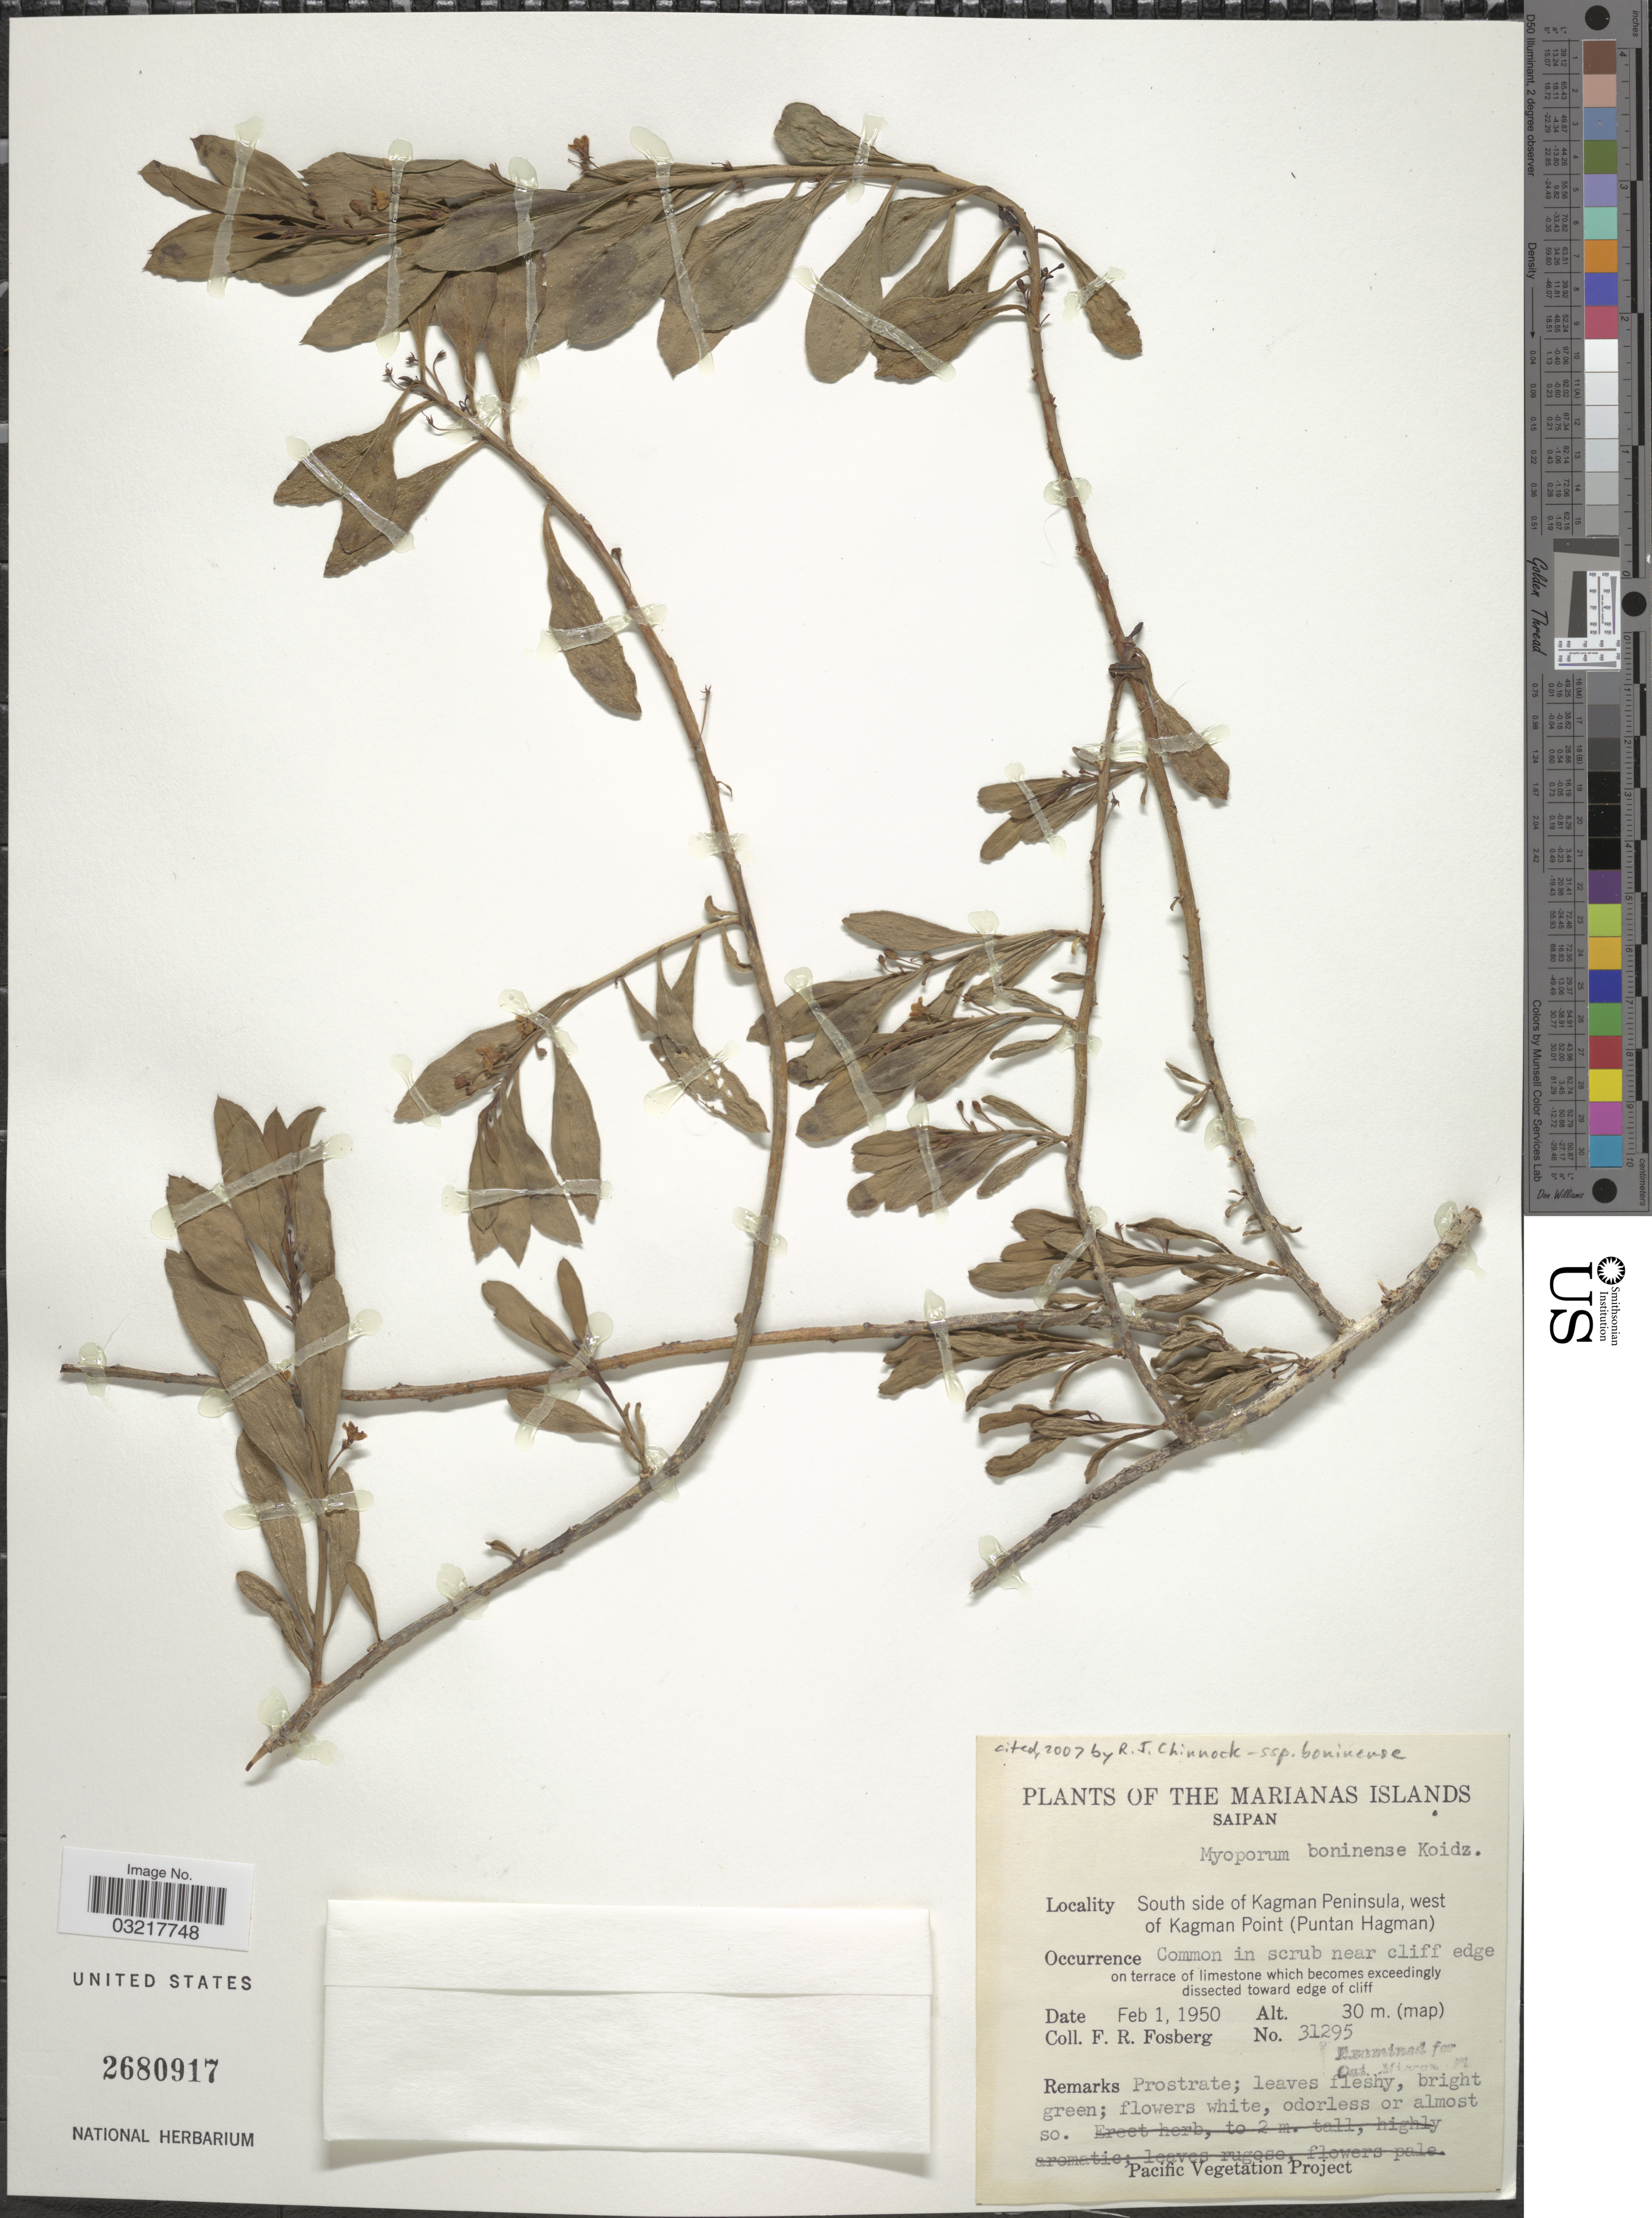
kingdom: Plantae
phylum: Tracheophyta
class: Magnoliopsida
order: Lamiales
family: Scrophulariaceae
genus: Myoporum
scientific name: Myoporum boninense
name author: Koidz.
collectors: F. R. Fosberg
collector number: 31295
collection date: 1950-02-01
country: Northern Mariana Islands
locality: The Marianas Islands. Saipan. South side of Kagman Peninsula, west of Kagman Point (Puntan Hagman).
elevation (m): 30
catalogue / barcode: US 2680917